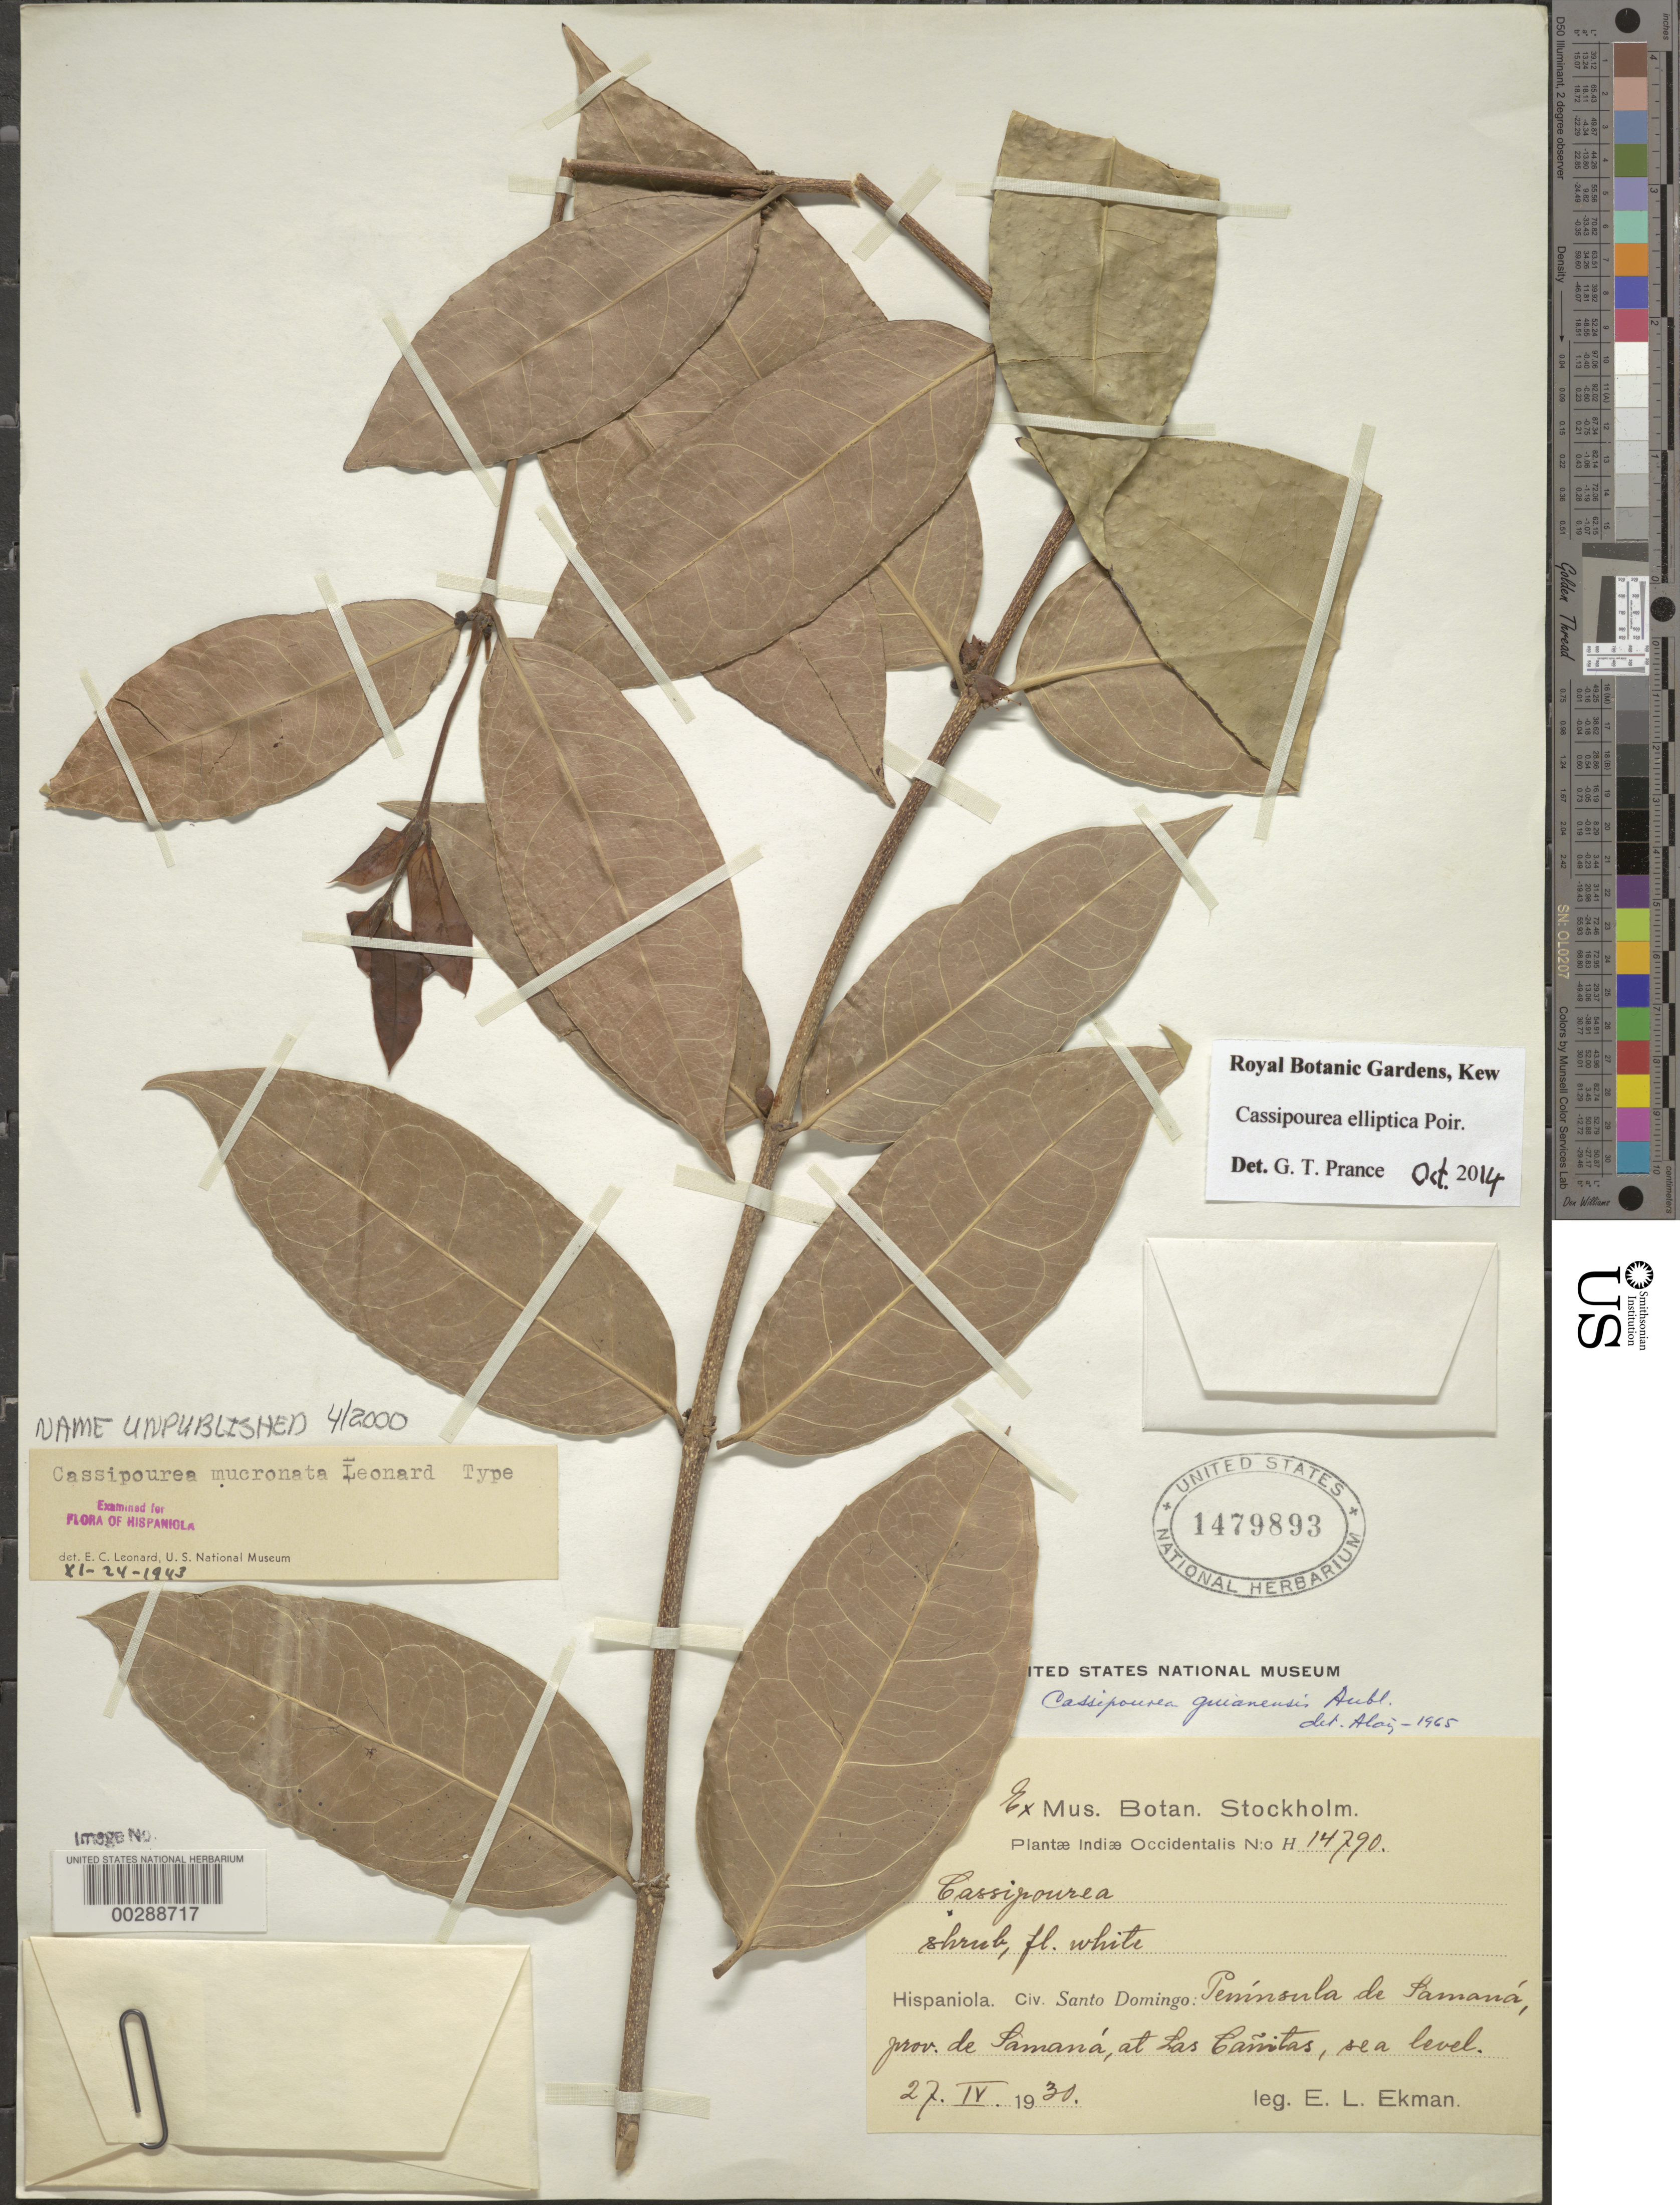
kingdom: Plantae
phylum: Tracheophyta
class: Magnoliopsida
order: Malpighiales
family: Rhizophoraceae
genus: Cassipourea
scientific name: Cassipourea elliptica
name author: (Sw.) Poir.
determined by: Prance, G. T.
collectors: E. L. Ekman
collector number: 14790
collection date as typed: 27 Apr 1930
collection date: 1930-04-27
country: Dominican Republic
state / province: Samaná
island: Hispaniola Island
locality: Samana peninsula, las camitas [Samana Peninsula]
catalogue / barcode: US 1479893